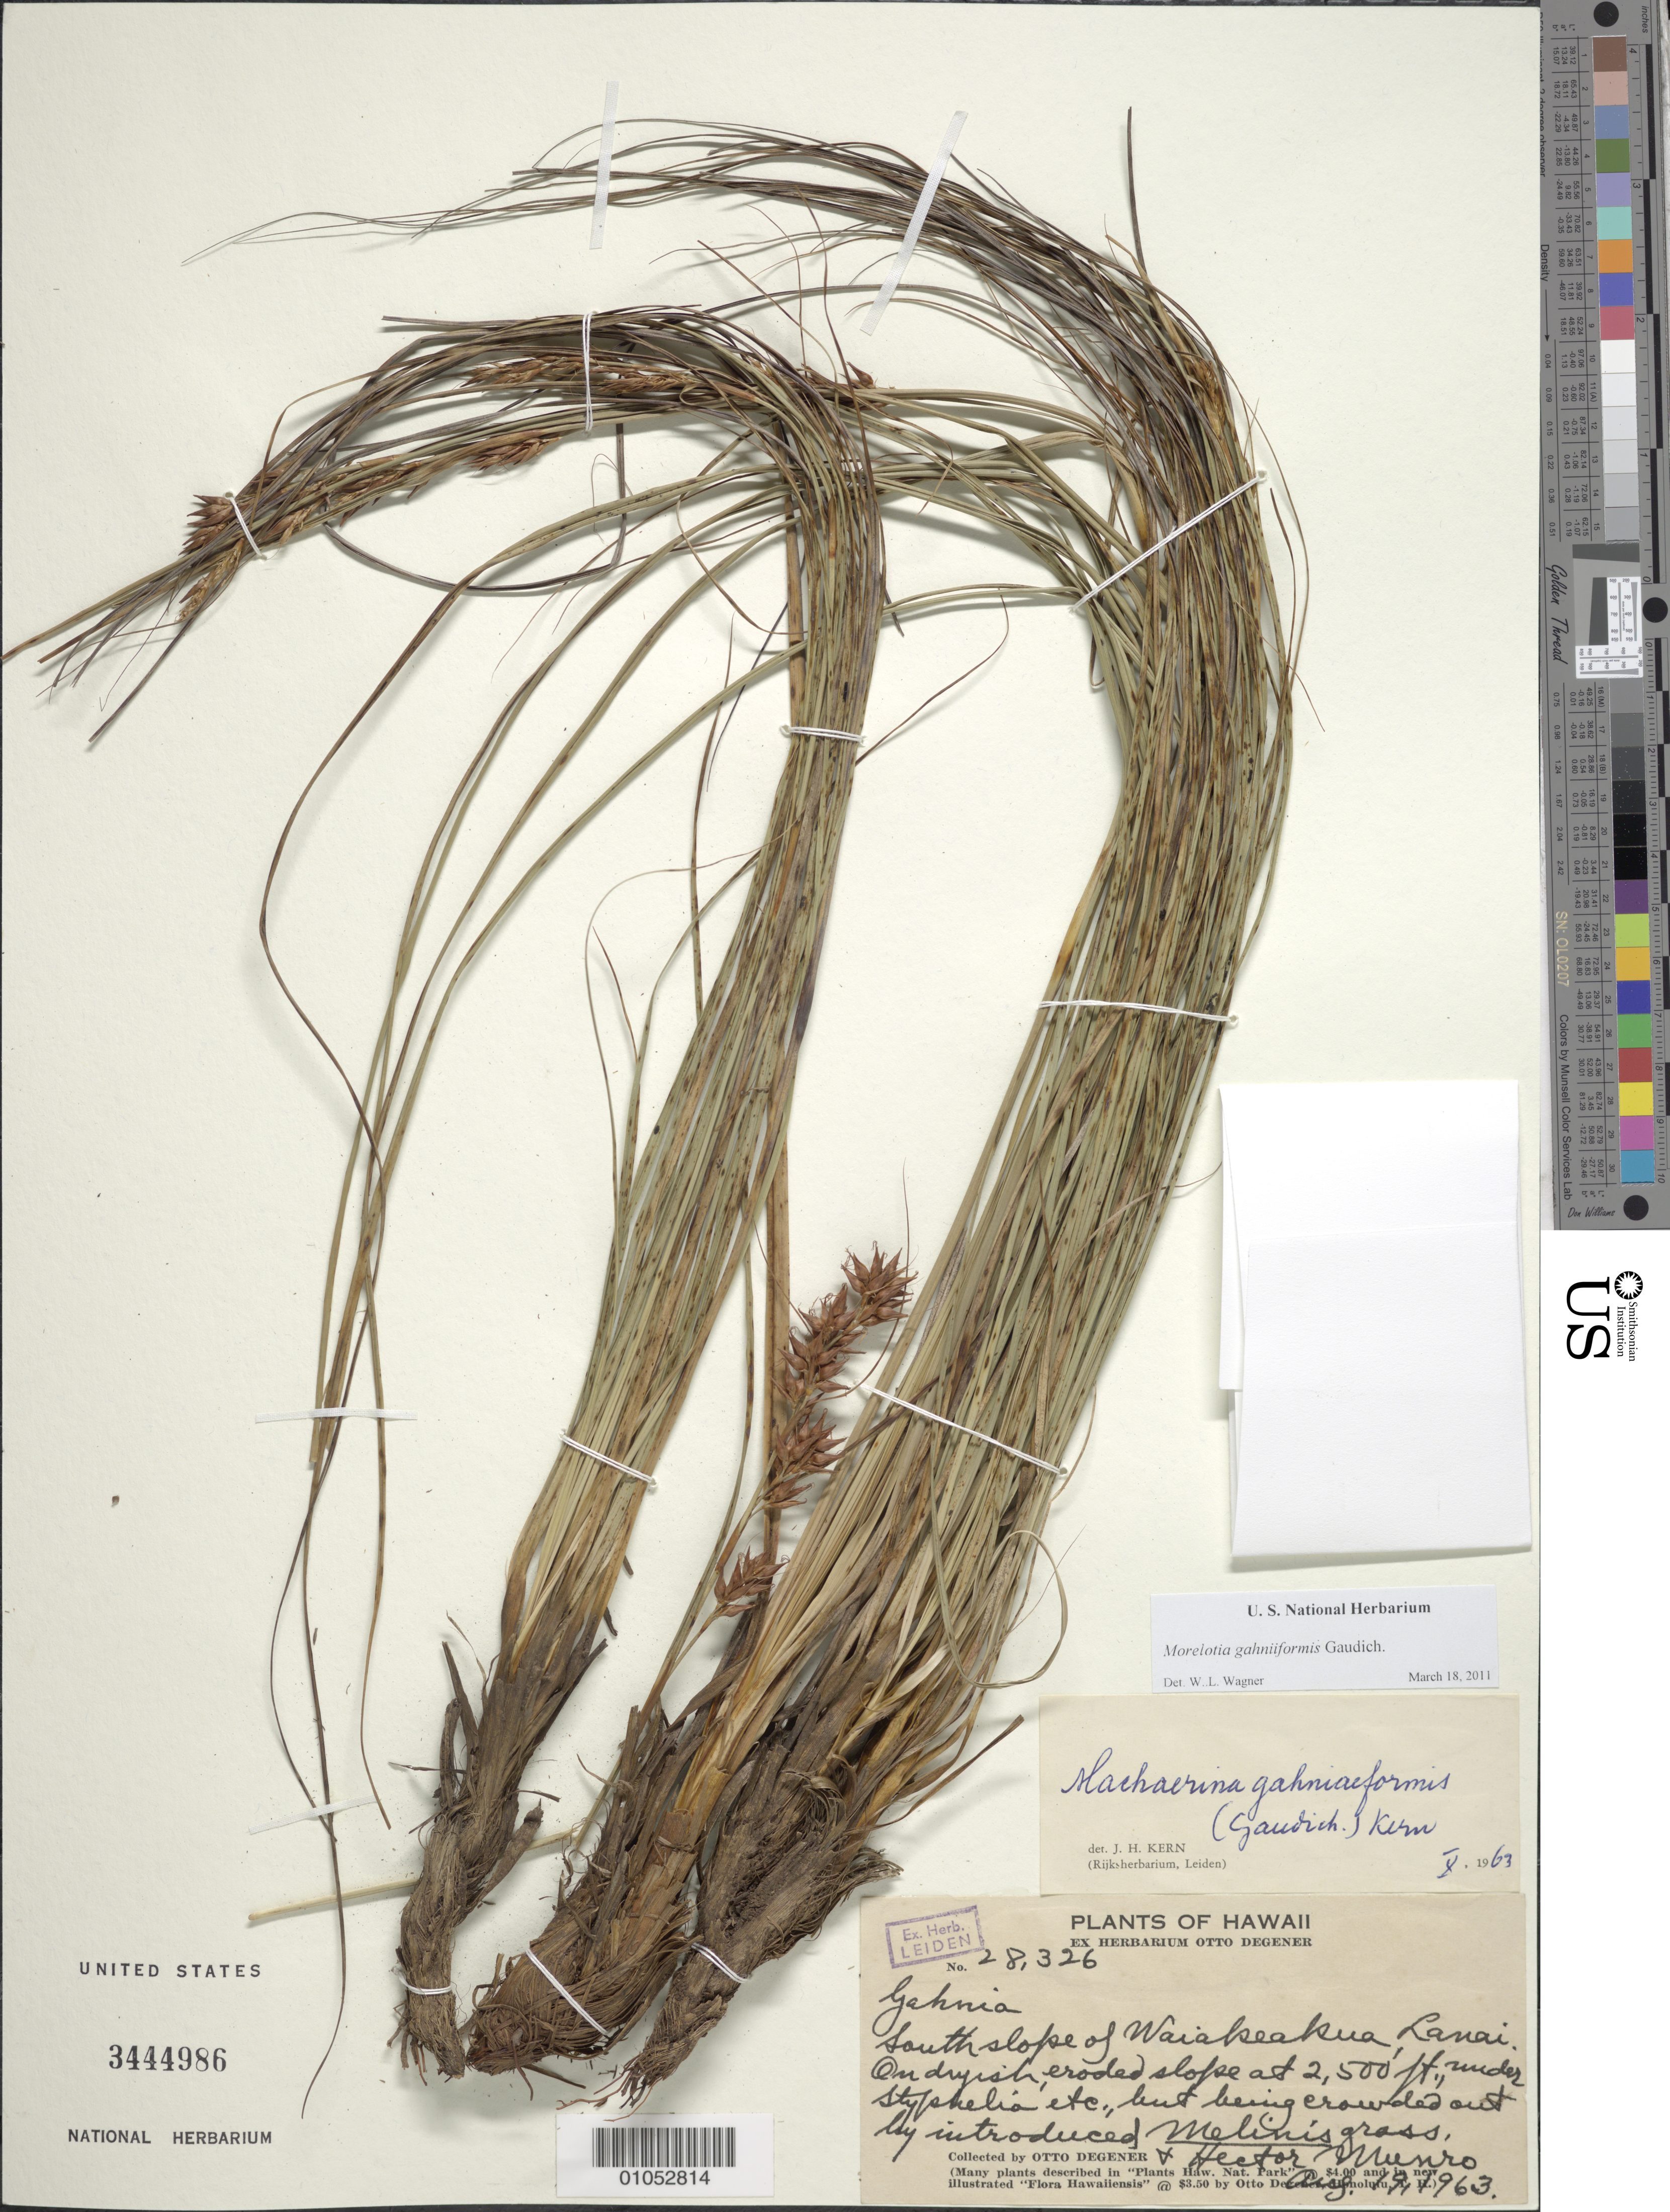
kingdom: Plantae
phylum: Tracheophyta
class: Liliopsida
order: Poales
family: Cyperaceae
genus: Morelotia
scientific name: Morelotia gahniiformis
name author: Gaudich.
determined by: Wagner, W. L., (BOT), Smithsonian Institution - National Museum of Natural History (UNITED STATES)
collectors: O. Degener & H. Munro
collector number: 28326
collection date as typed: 19 Aug 1963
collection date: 1963-08-19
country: United States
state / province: Hawaii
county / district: Maui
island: Lana'i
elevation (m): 686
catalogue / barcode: US 3444986